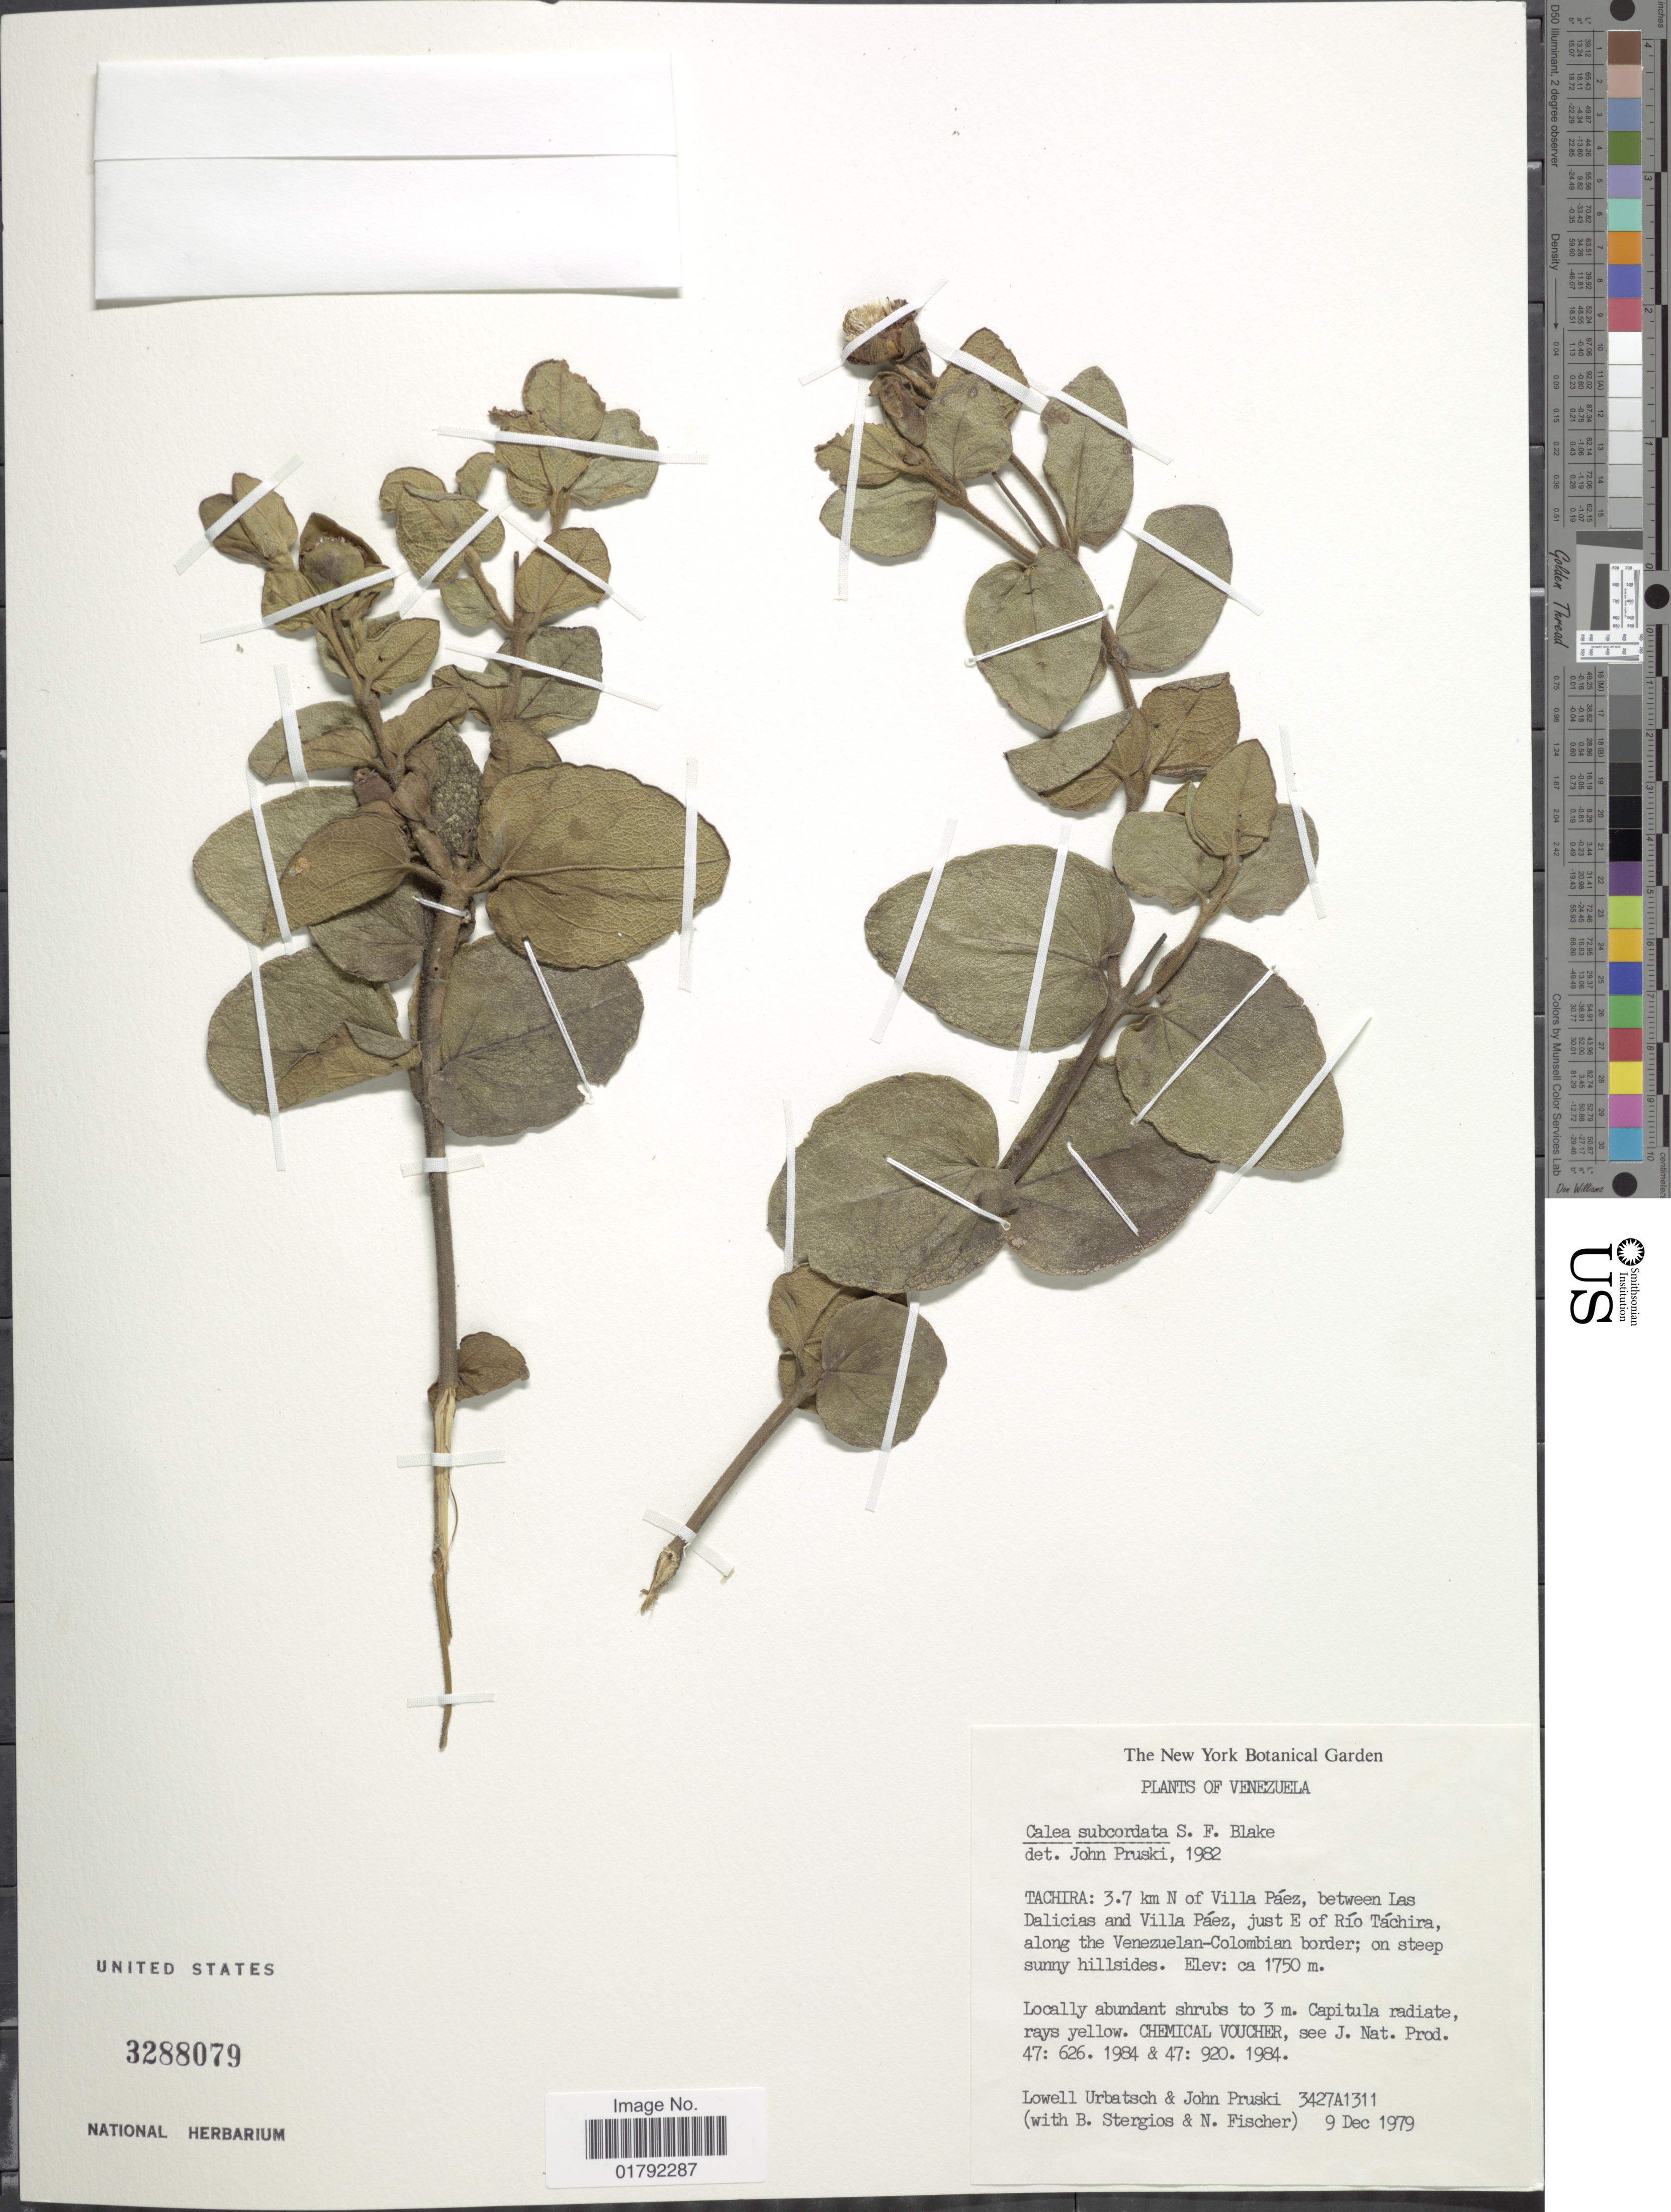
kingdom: Plantae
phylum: Tracheophyta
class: Magnoliopsida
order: Asterales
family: Asteraceae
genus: Calea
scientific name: Calea subcordata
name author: S.F. Blake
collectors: L. Urbatsch, J. F. Pruski, B. G. Stergios & N. Fischer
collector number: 3427A1311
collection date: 1979-12-09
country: Venezuela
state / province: Tachira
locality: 3.7 km N of Villa Paez, between Las Dalicias and Villa Paez, E of Rio Tachira, along Venezuelan-Colombian border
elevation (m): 1750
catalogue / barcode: US 3288079